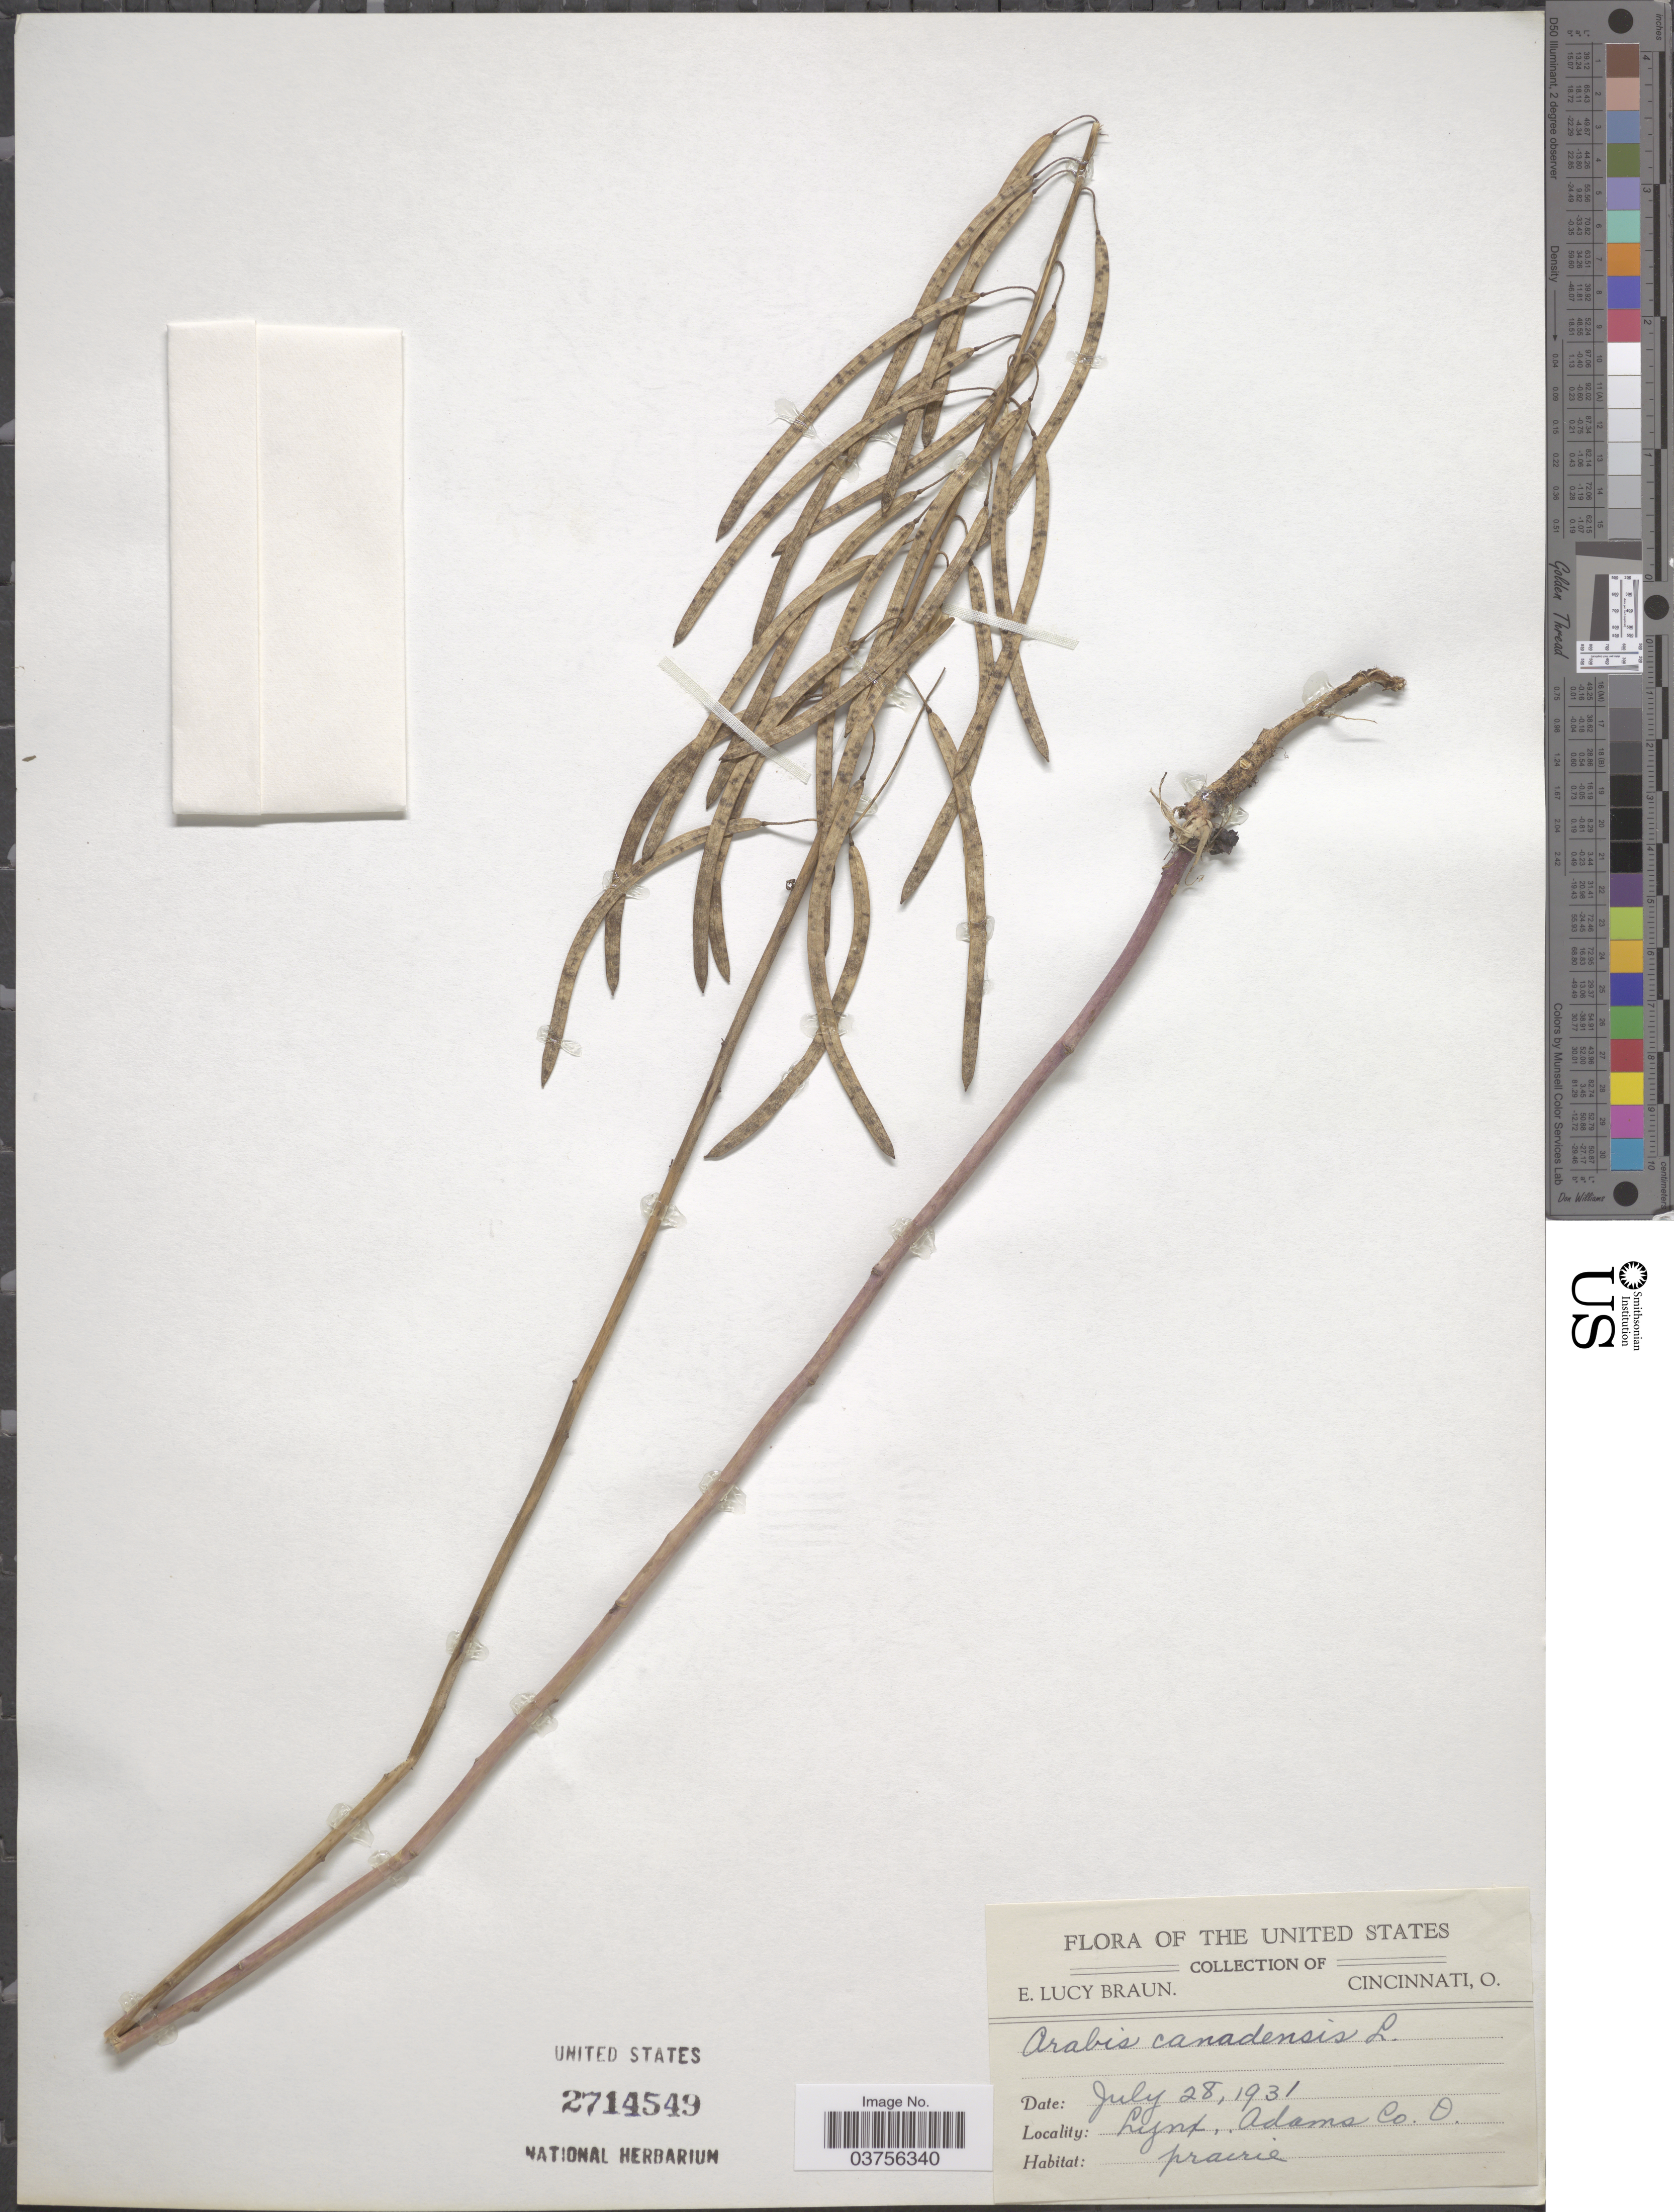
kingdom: Plantae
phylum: Tracheophyta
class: Magnoliopsida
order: Brassicales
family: Brassicaceae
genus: Arabis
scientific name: Arabis canadensis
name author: L.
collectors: E. L. Braun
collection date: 1931-07-28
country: United States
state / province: Ohio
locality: Lynx, Adams Co.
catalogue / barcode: US 2714549